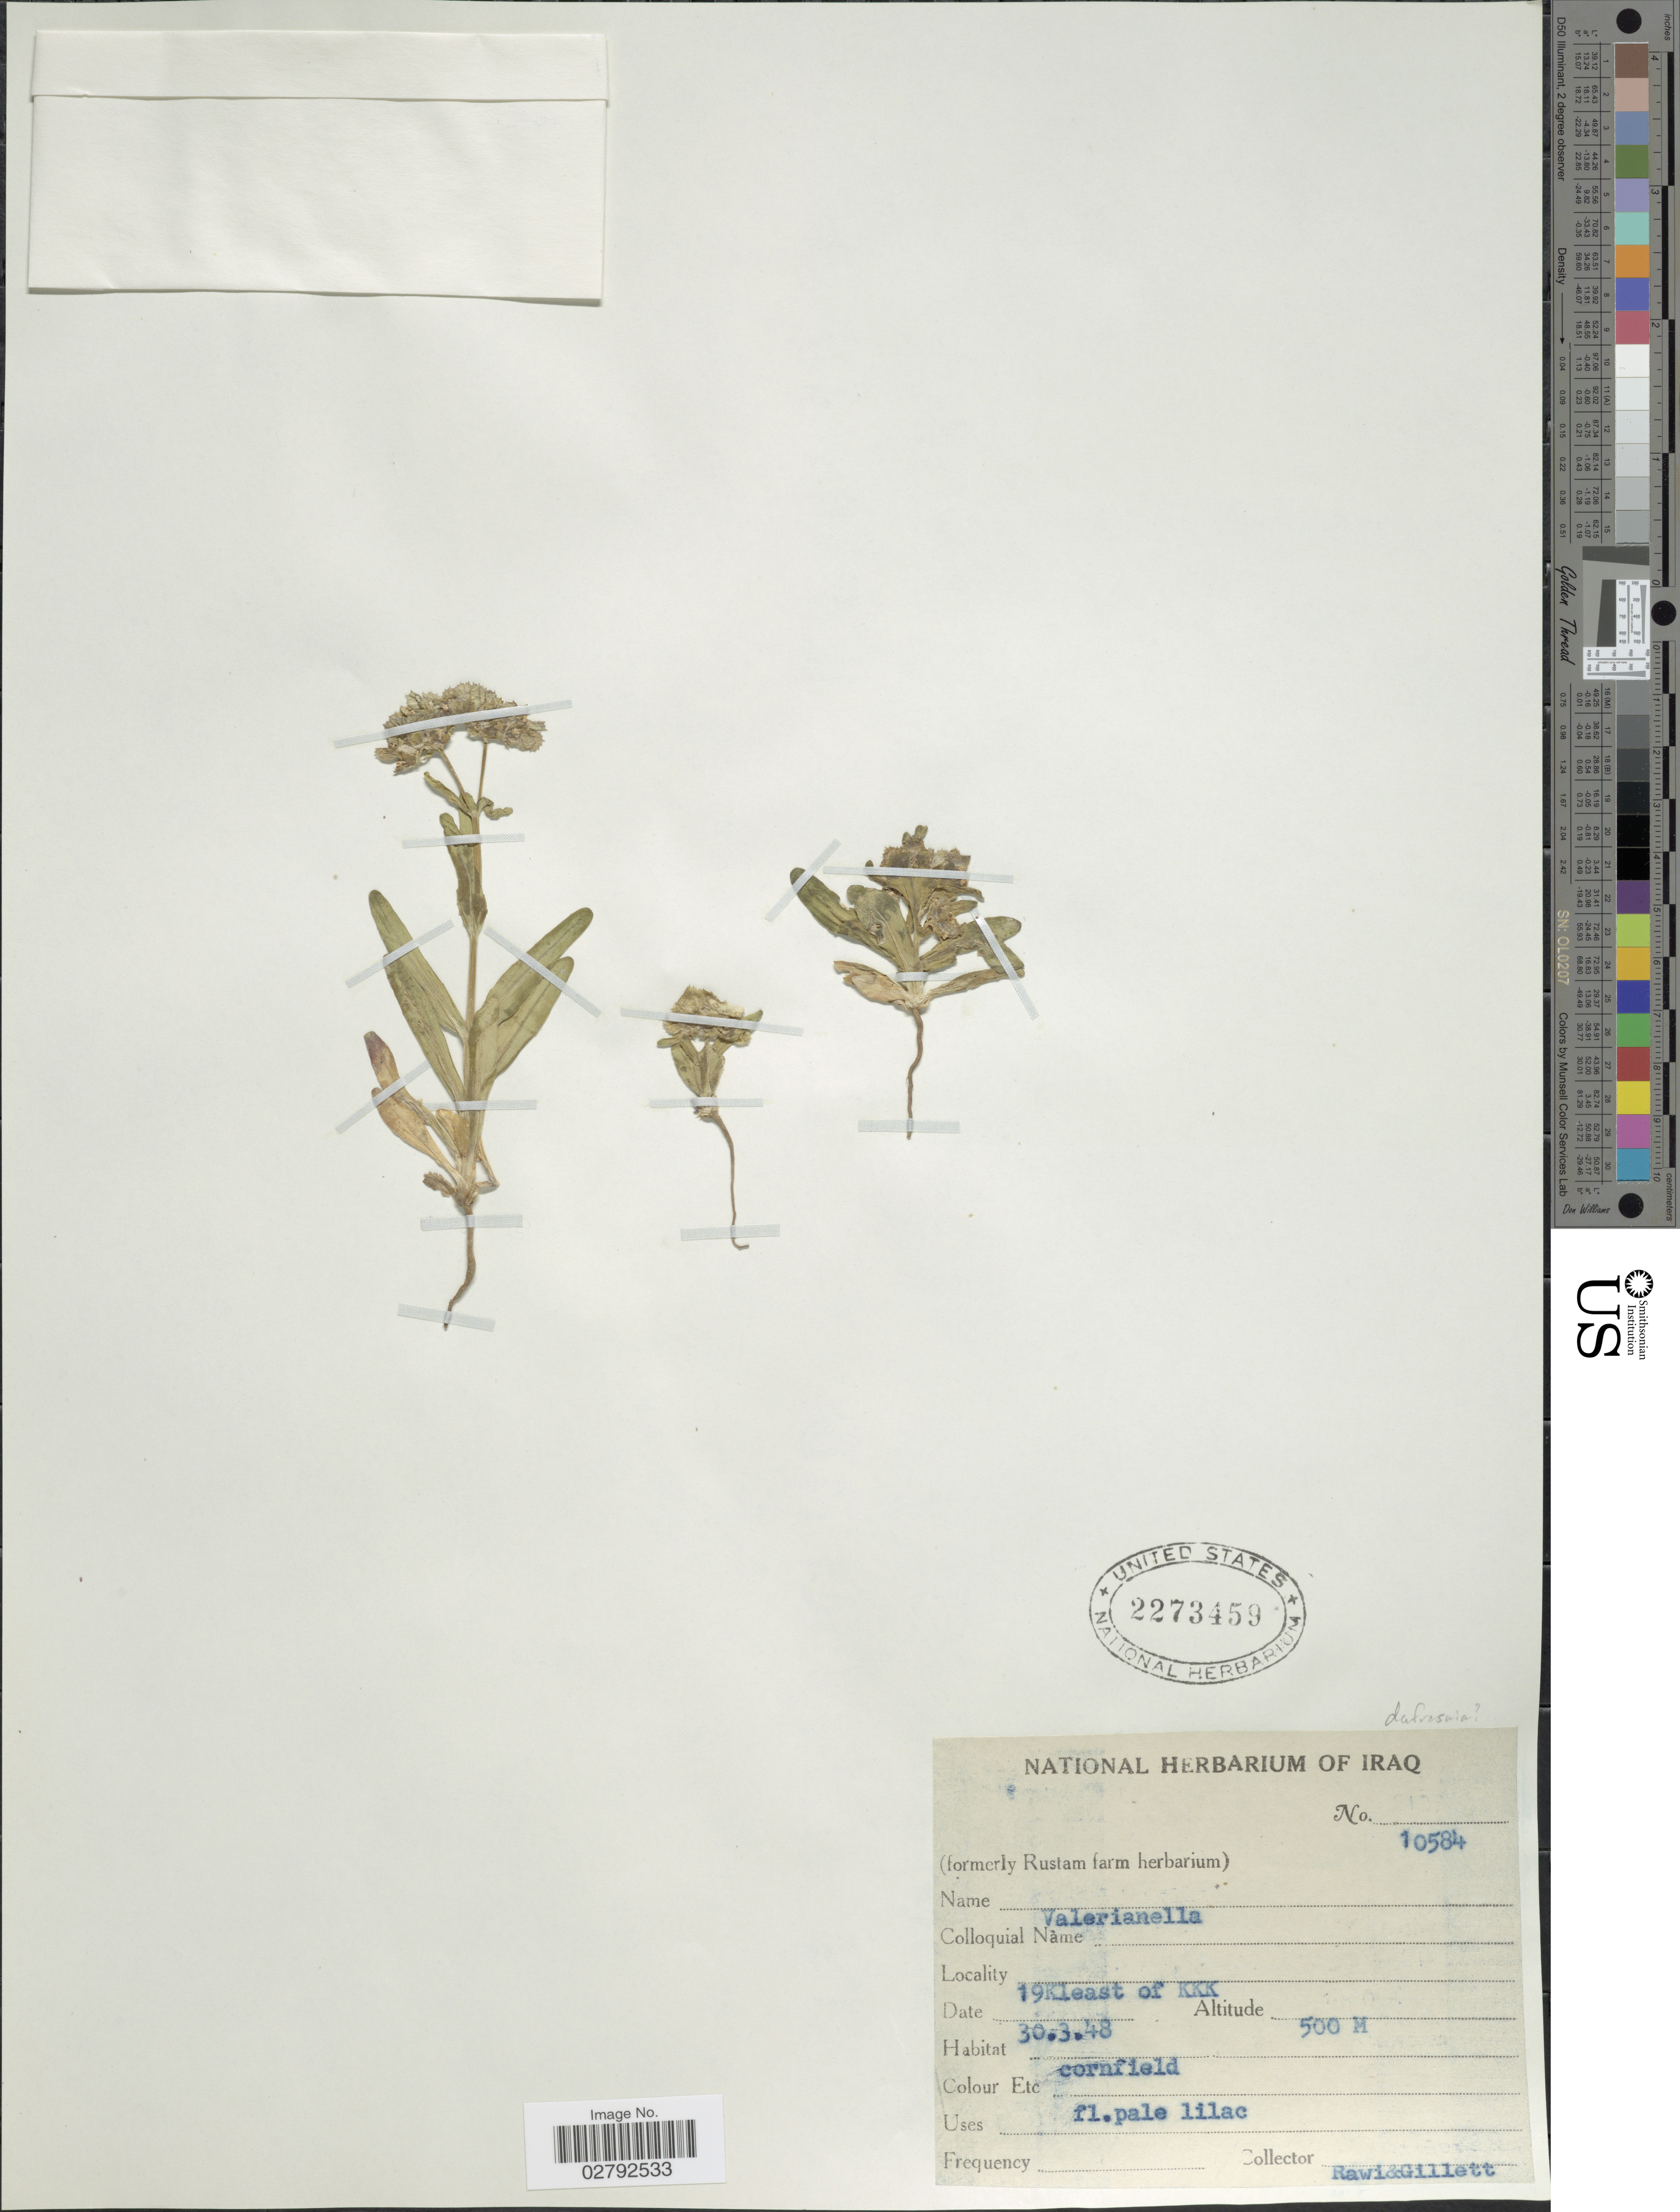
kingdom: Plantae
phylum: Tracheophyta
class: Magnoliopsida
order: Dipsacales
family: Caprifoliaceae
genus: Valerianella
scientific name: Valerianella dufresnia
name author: Bunge ex Boiss.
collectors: -. Rawi & Gillett, --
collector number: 10584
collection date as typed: Transcribed d/m/y: 30/3/48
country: Iraq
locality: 19 Kl. east of KKK.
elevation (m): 500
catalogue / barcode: US 2273459